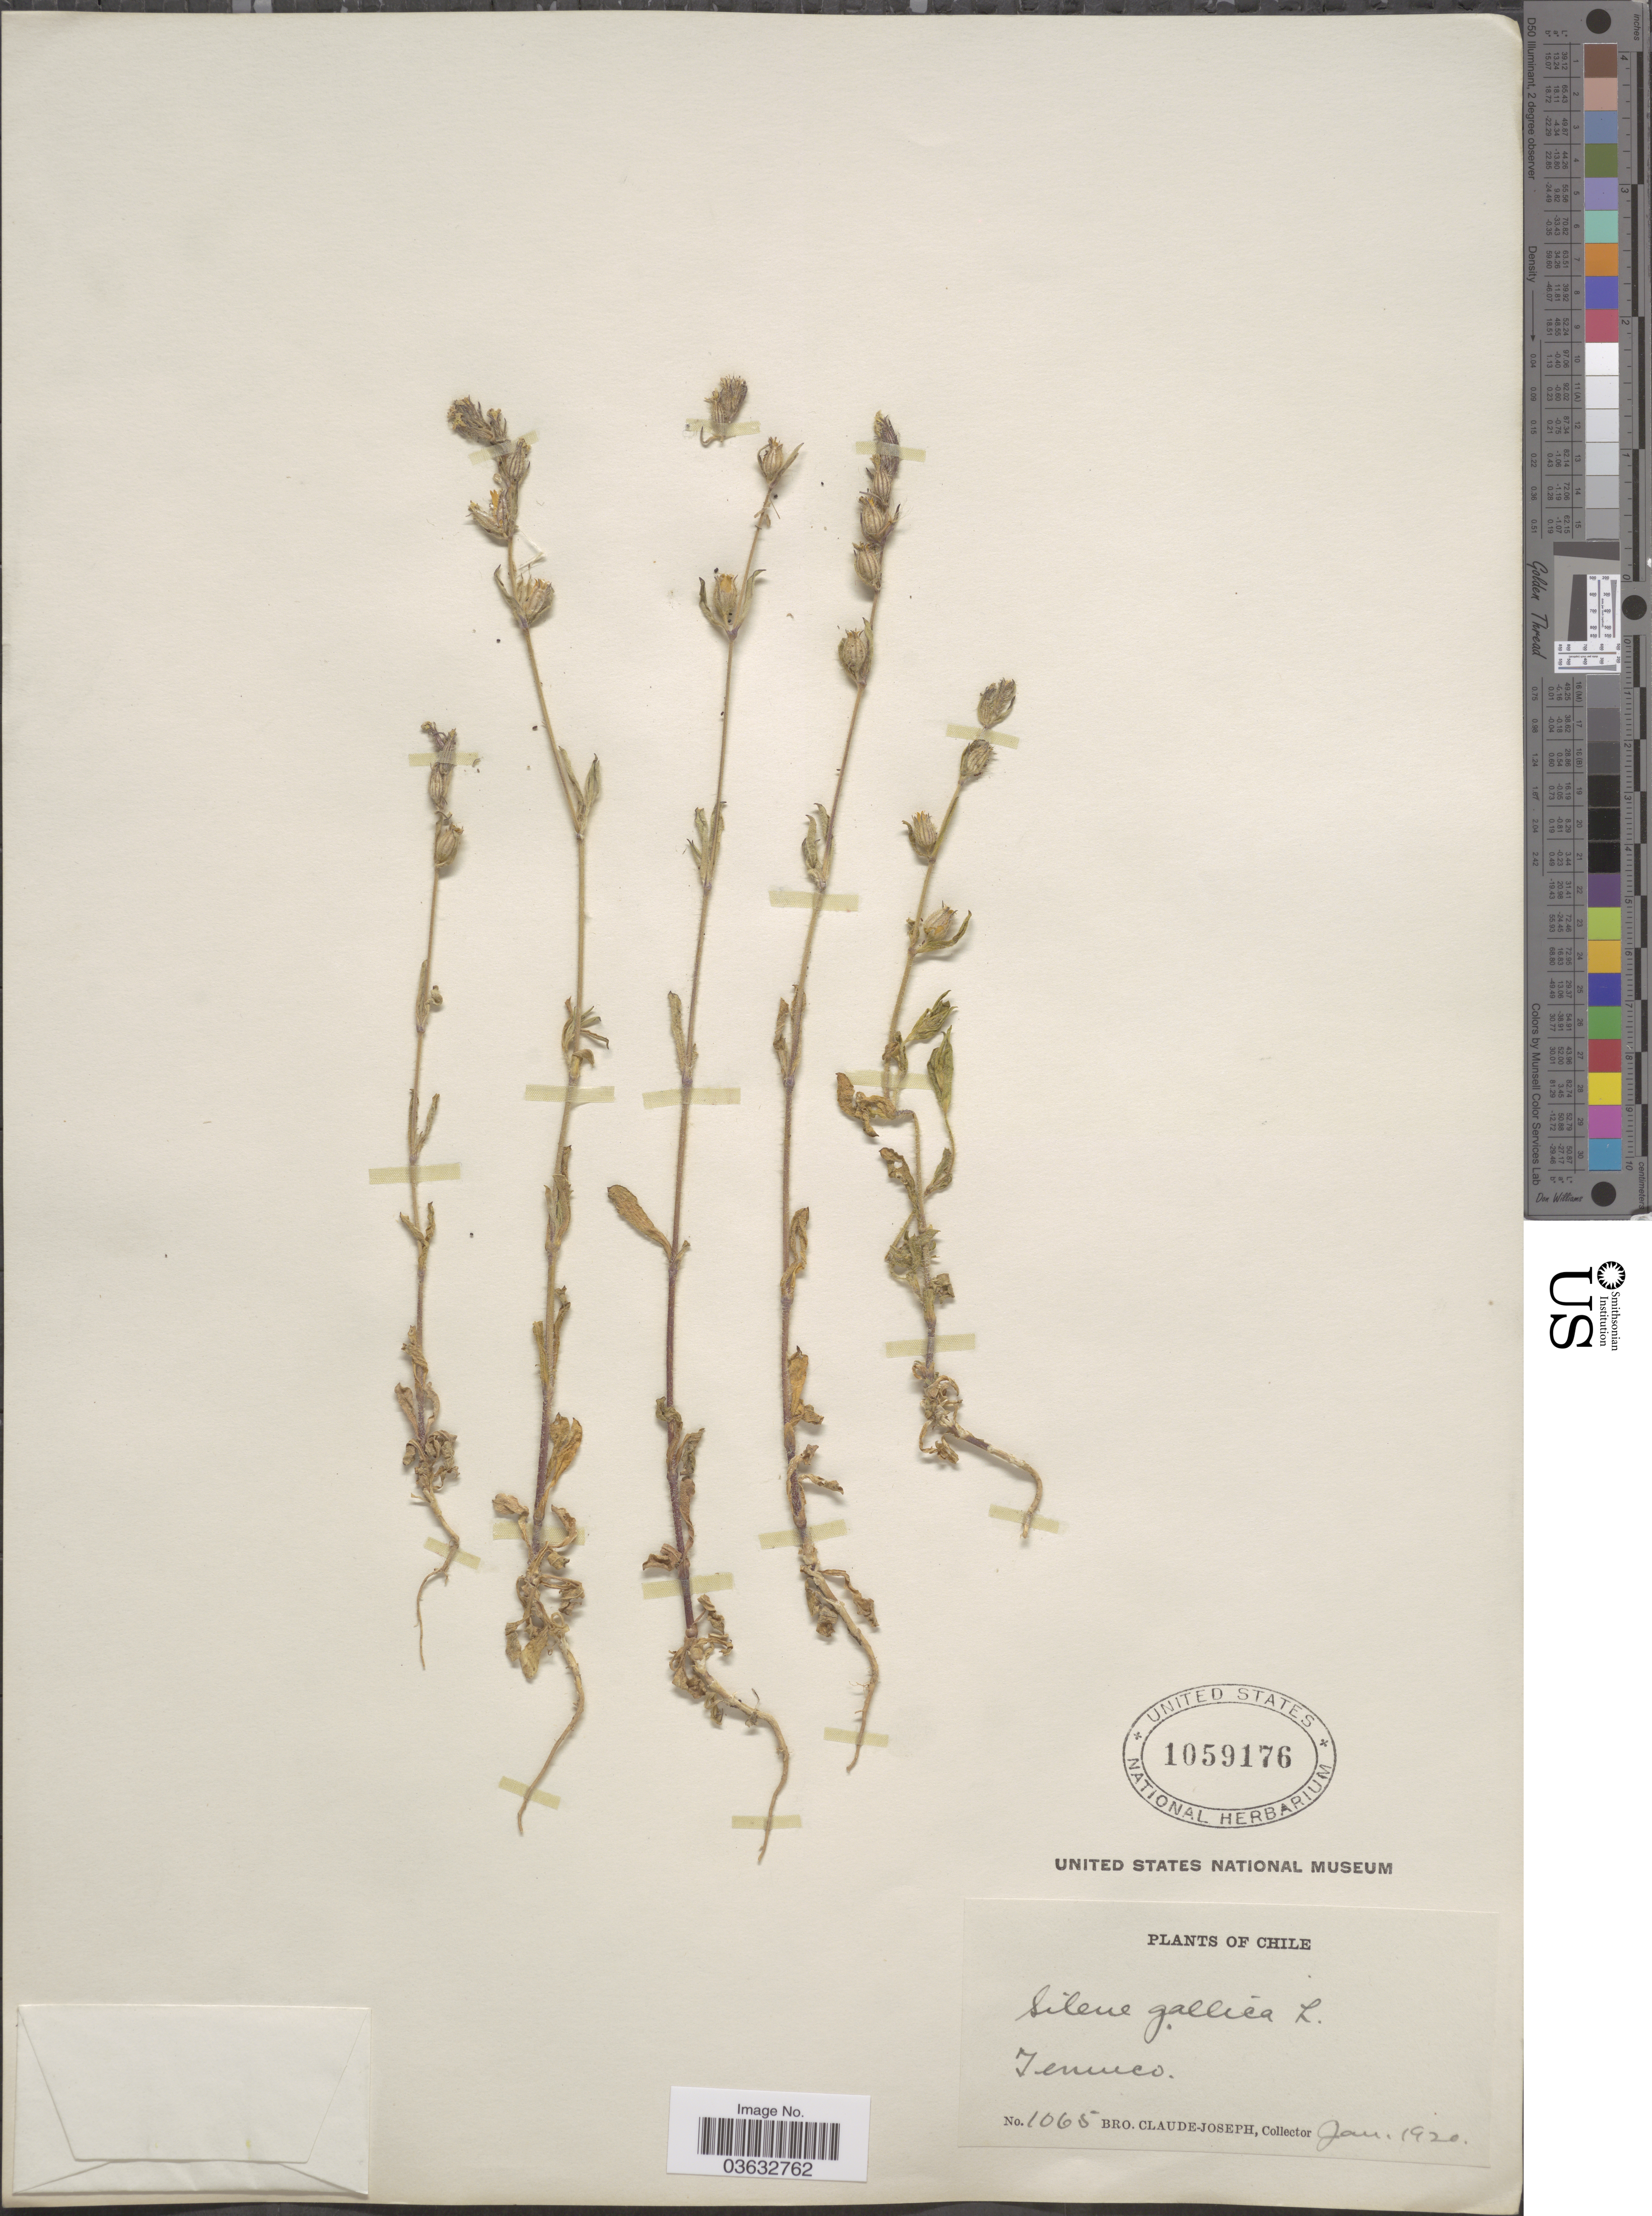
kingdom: Plantae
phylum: Tracheophyta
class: Magnoliopsida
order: Caryophyllales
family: Caryophyllaceae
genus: Silene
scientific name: Silene gallica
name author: L.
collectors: Bro. Claude-Joseph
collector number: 1065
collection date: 1920-01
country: Chile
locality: Temuco.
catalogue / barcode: US 1059176